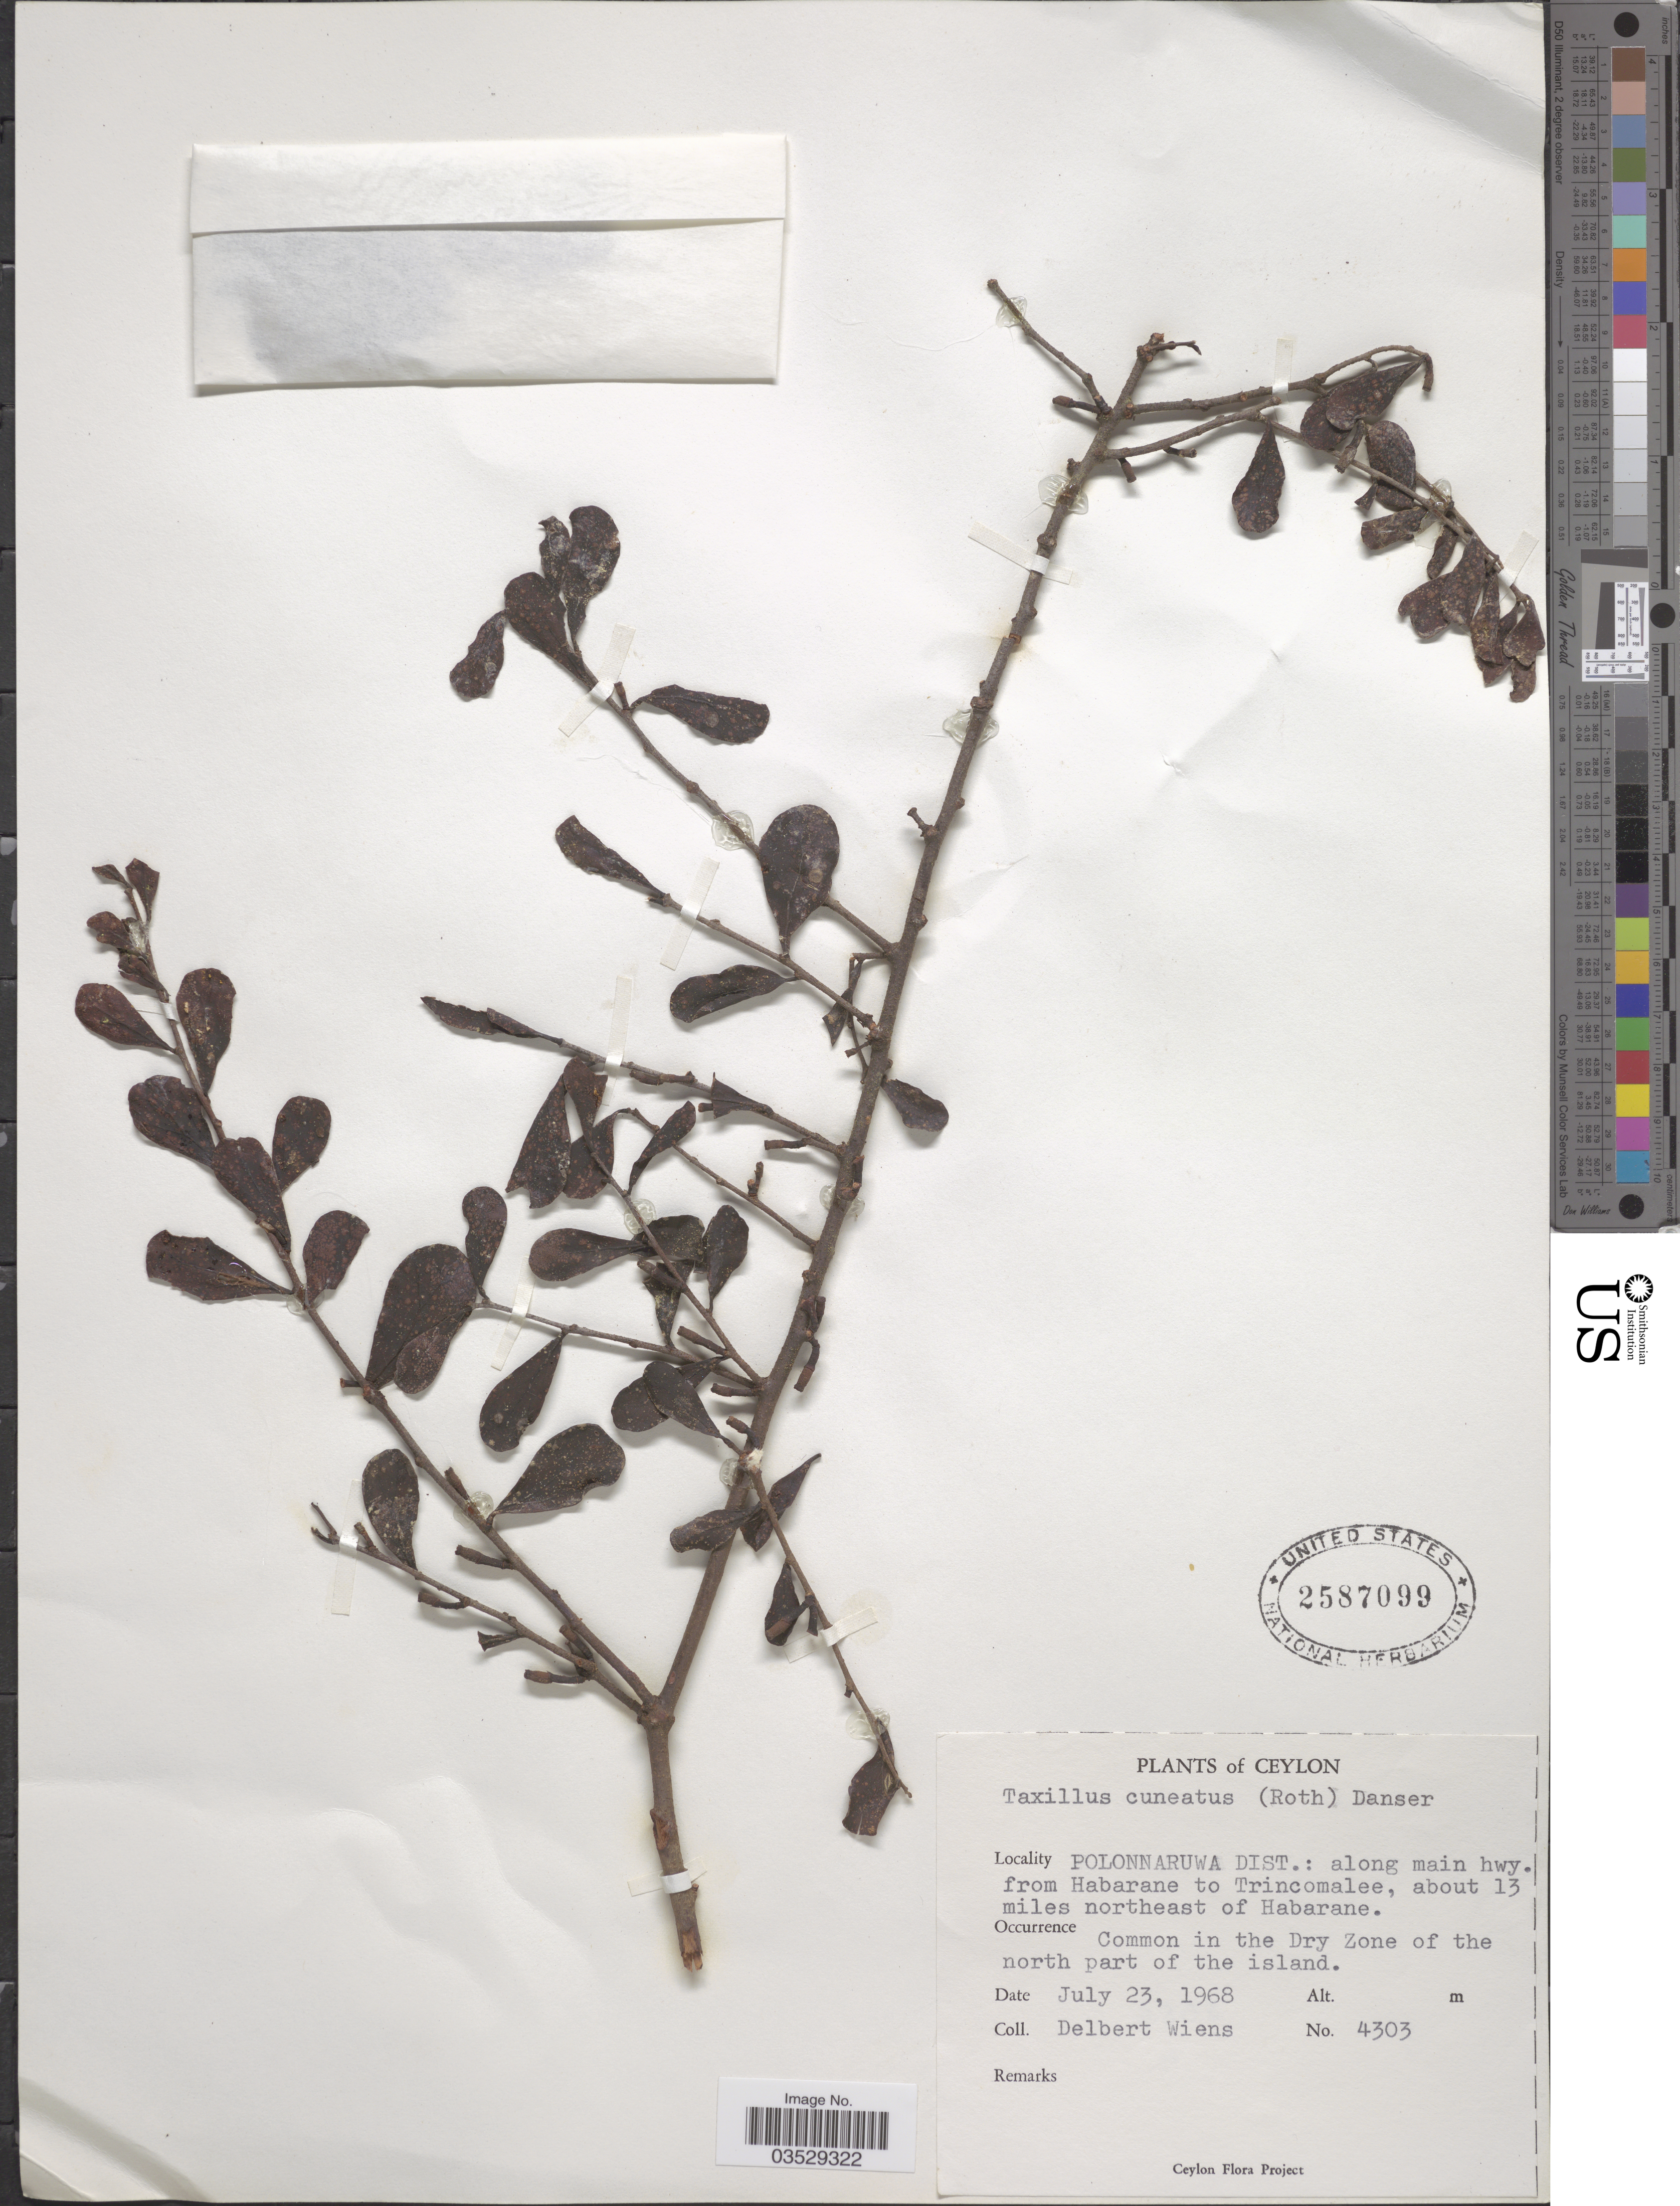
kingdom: Plantae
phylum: Tracheophyta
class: Magnoliopsida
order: Santalales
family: Loranthaceae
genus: Taxillus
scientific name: Taxillus cuneatus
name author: Danser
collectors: D. Wiens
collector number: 4303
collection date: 1968-07-23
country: Sri Lanka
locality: Ceylon. Polonnaruwa Dist.: along main hwy. from Habarane to Trincomalee, about 13 miles northeast of Habarane. Common in the Dry Zone of the north part of the island.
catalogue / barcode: US 2587099